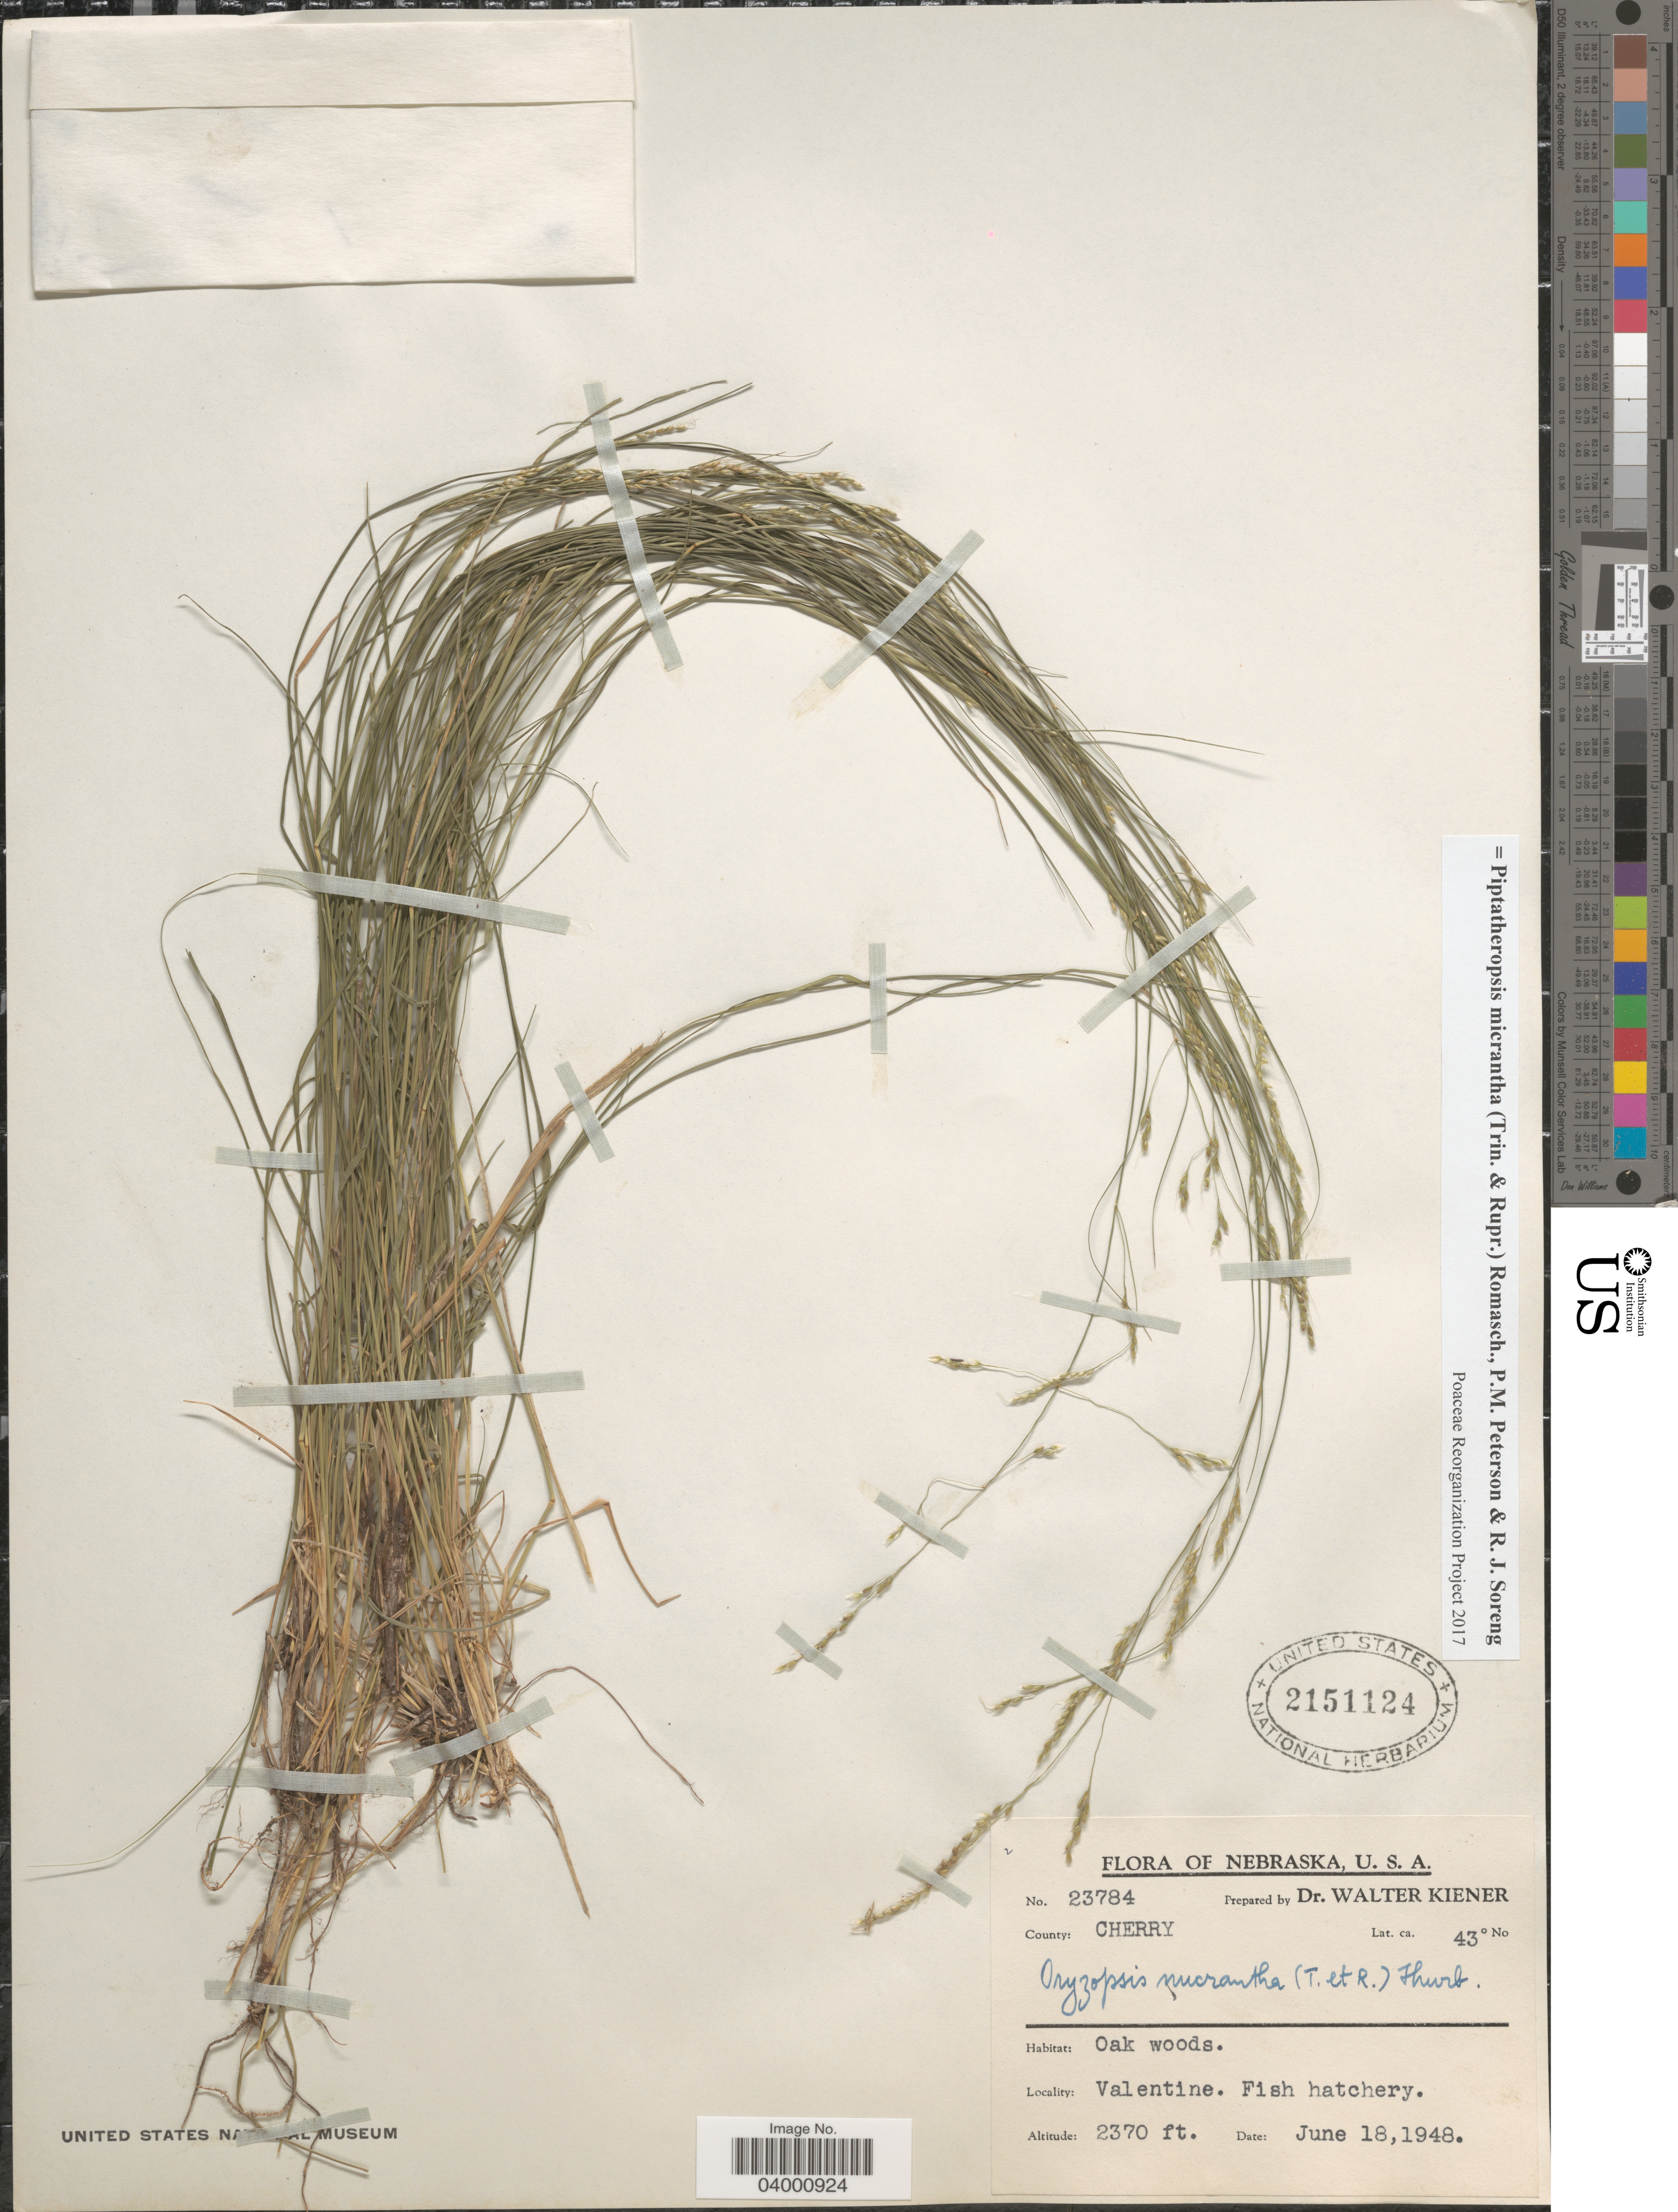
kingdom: Plantae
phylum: Tracheophyta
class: Liliopsida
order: Poales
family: Poaceae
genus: Piptatheropsis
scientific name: Piptatheropsis micrantha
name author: (Trin. & Rupr.) Romasch.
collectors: W. Kiener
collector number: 23784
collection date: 1948-06-18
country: United States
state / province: Nebraska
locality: County: Cherry. Valentine.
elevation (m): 722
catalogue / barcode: US 2151124